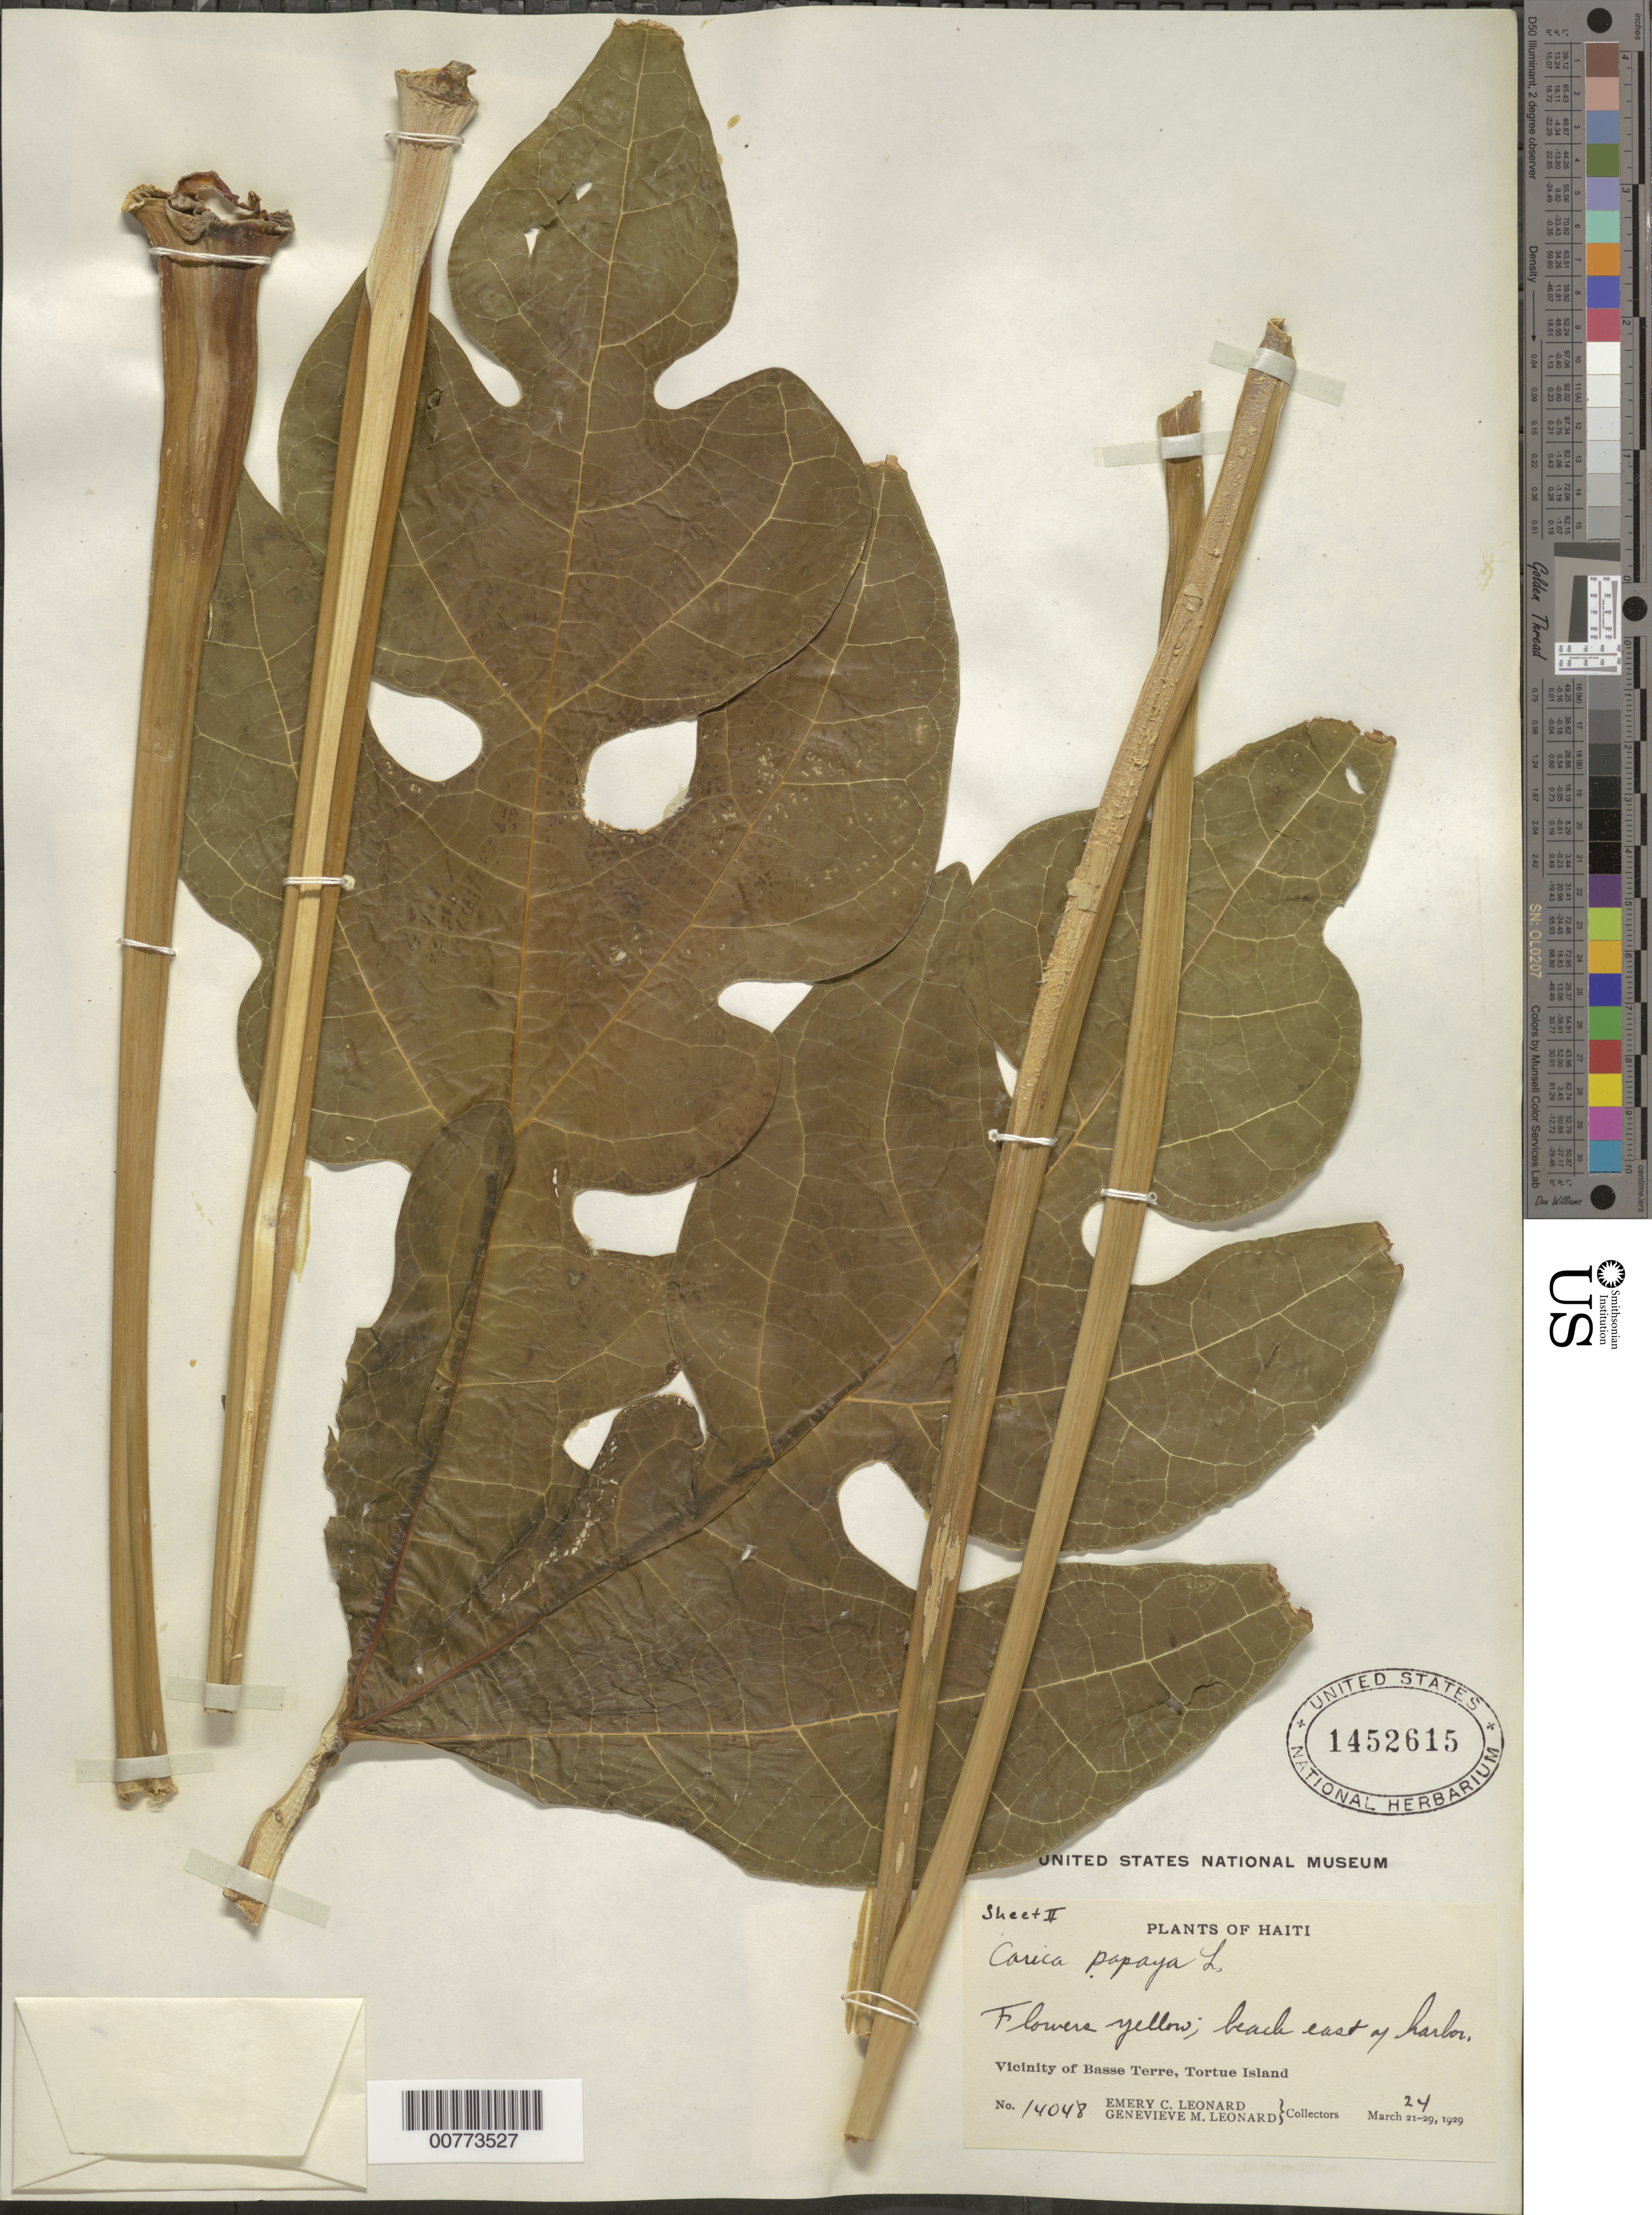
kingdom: Plantae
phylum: Tracheophyta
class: Magnoliopsida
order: Brassicales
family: Caricaceae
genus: Carica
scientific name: Carica papaya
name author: L.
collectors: E. C. Leonard & G. M. Leonard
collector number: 14048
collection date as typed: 24 Mar 1929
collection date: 1929-03-24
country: Haiti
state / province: Nord-Óuest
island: Île de la Tortue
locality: Vicinity of Basse Terre, Tortue Island, beach east of harbor.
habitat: Beach.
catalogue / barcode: US 1452615